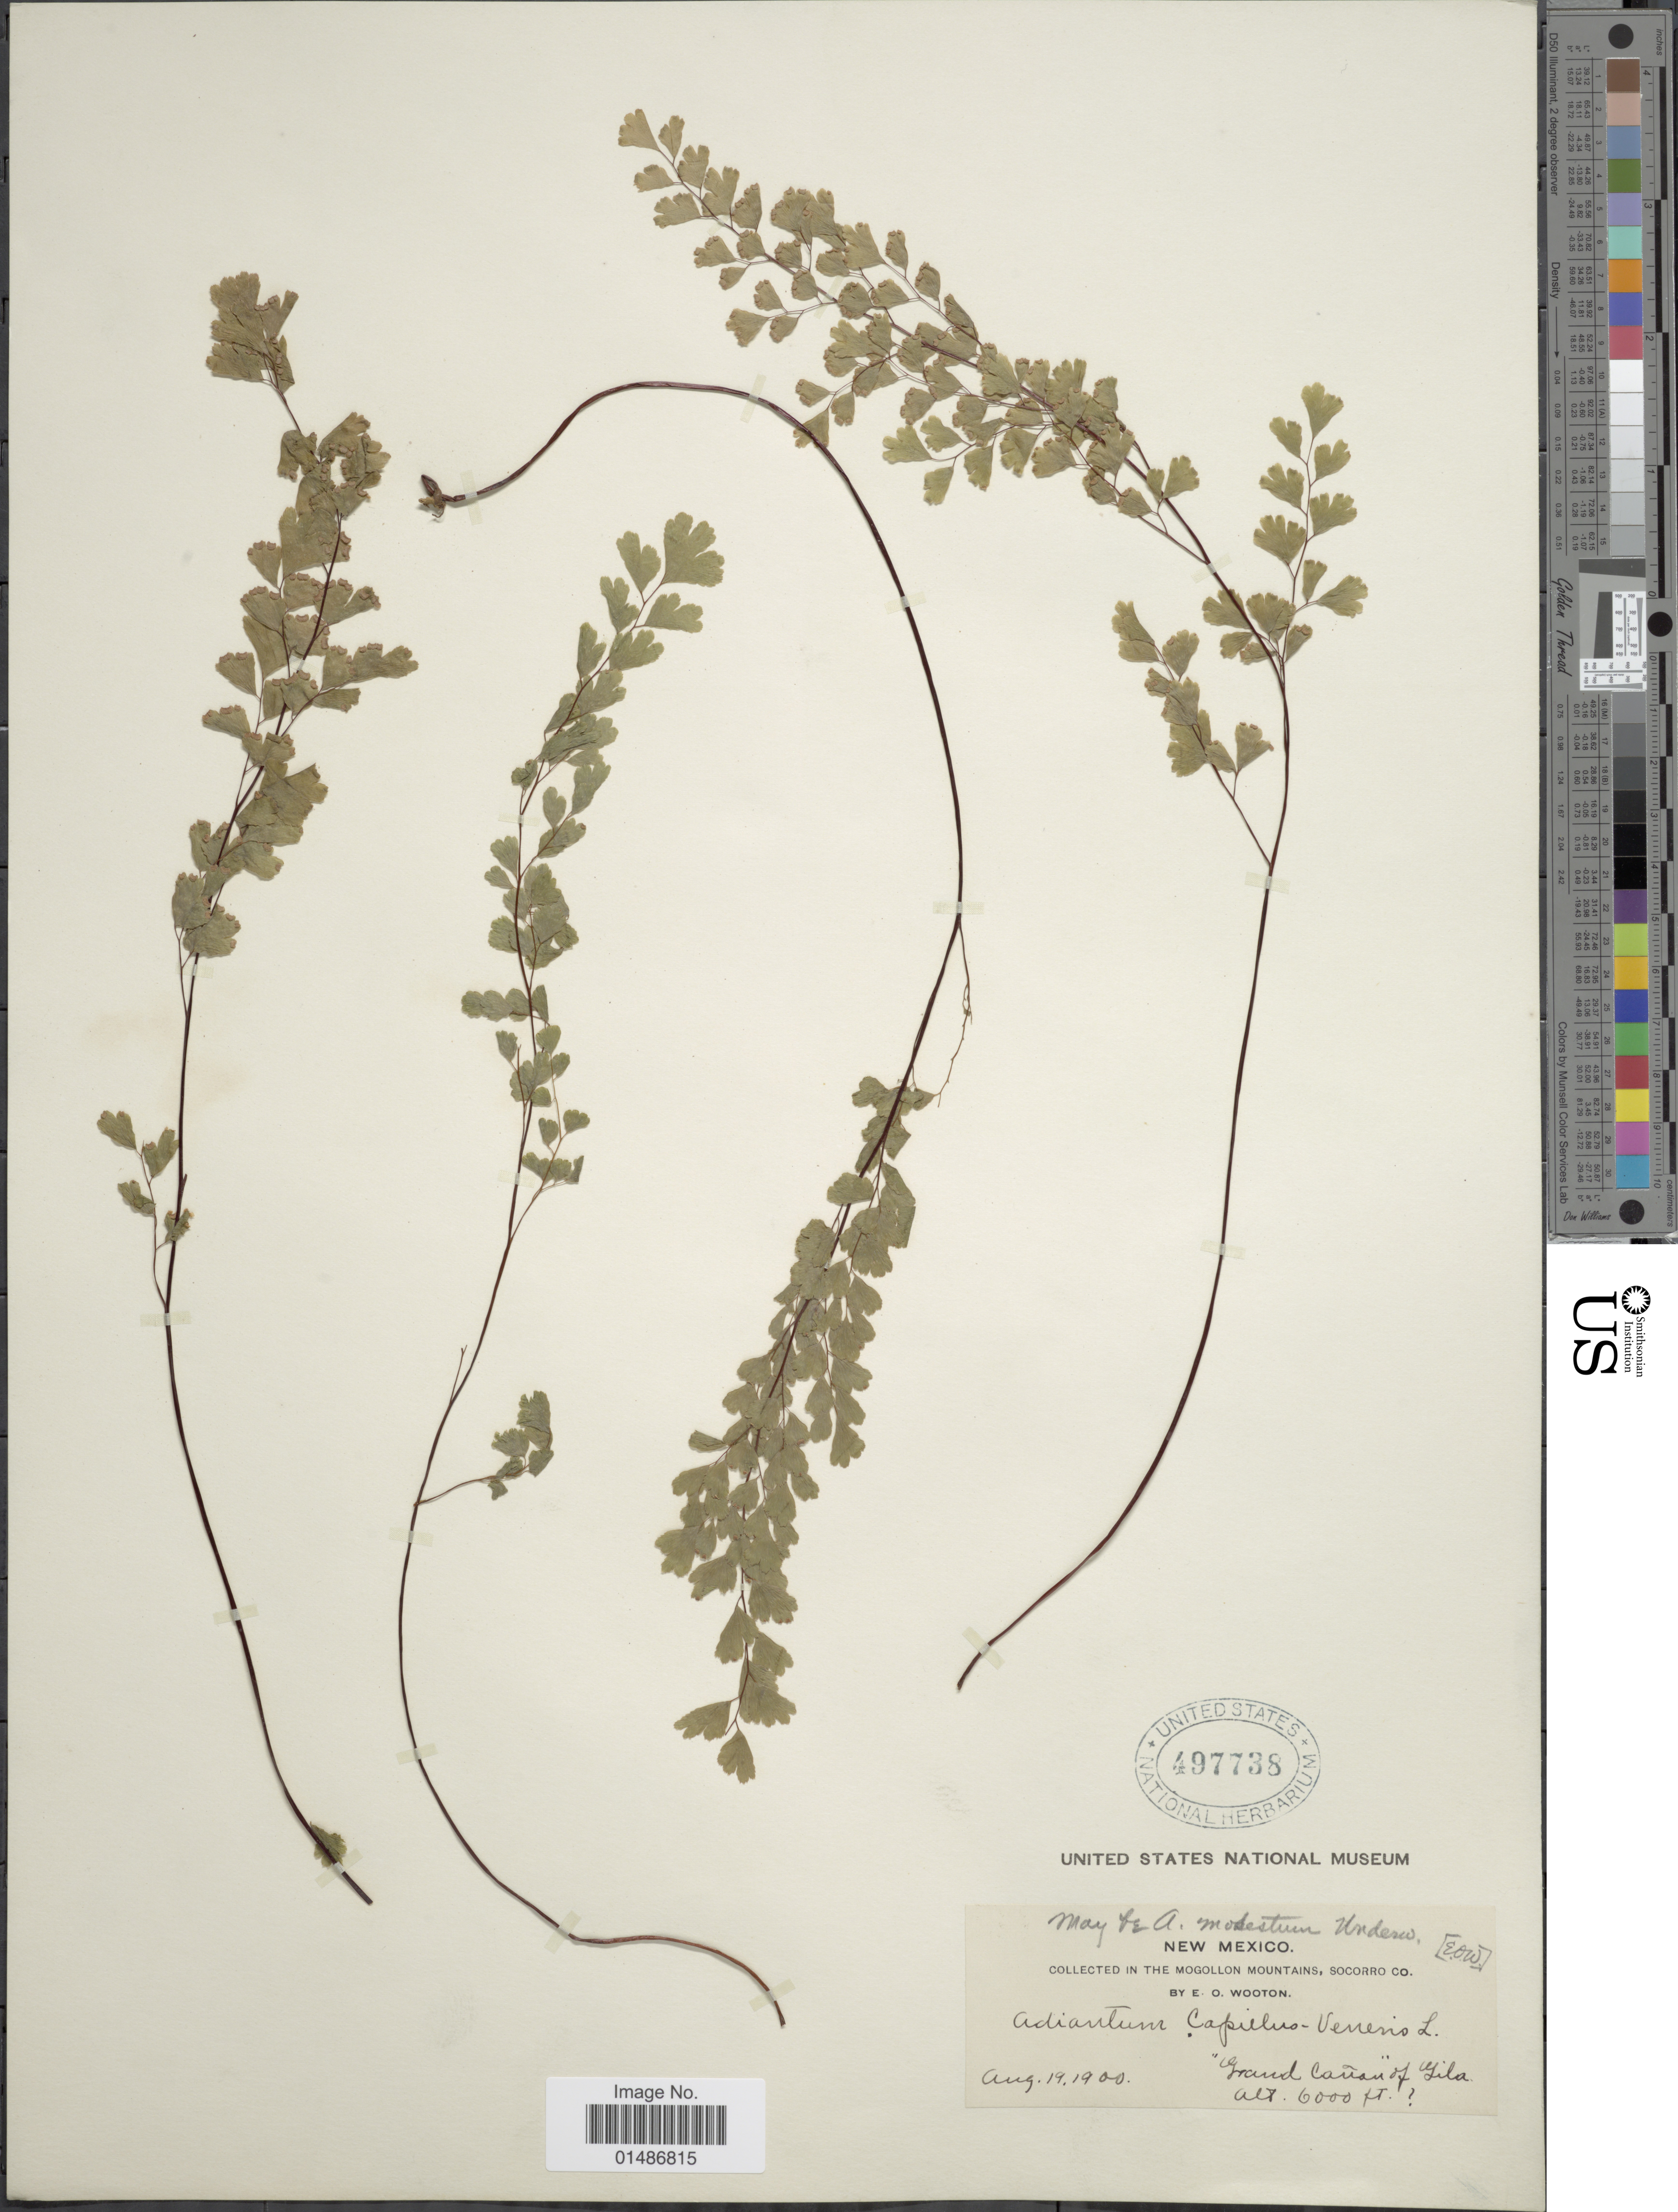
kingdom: Plantae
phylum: Tracheophyta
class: Polypodiopsida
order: Polypodiales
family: Pteridaceae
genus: Adiantum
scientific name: Adiantum capillus-veneris var. modestum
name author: (Underw.) Fernald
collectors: E. O. Wooton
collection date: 1900-08-19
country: United States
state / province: New Mexico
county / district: Socorro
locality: Mogollon Mountains, Socorro Co. "Grand Cañon" of Gila.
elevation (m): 1829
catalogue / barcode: US 497738